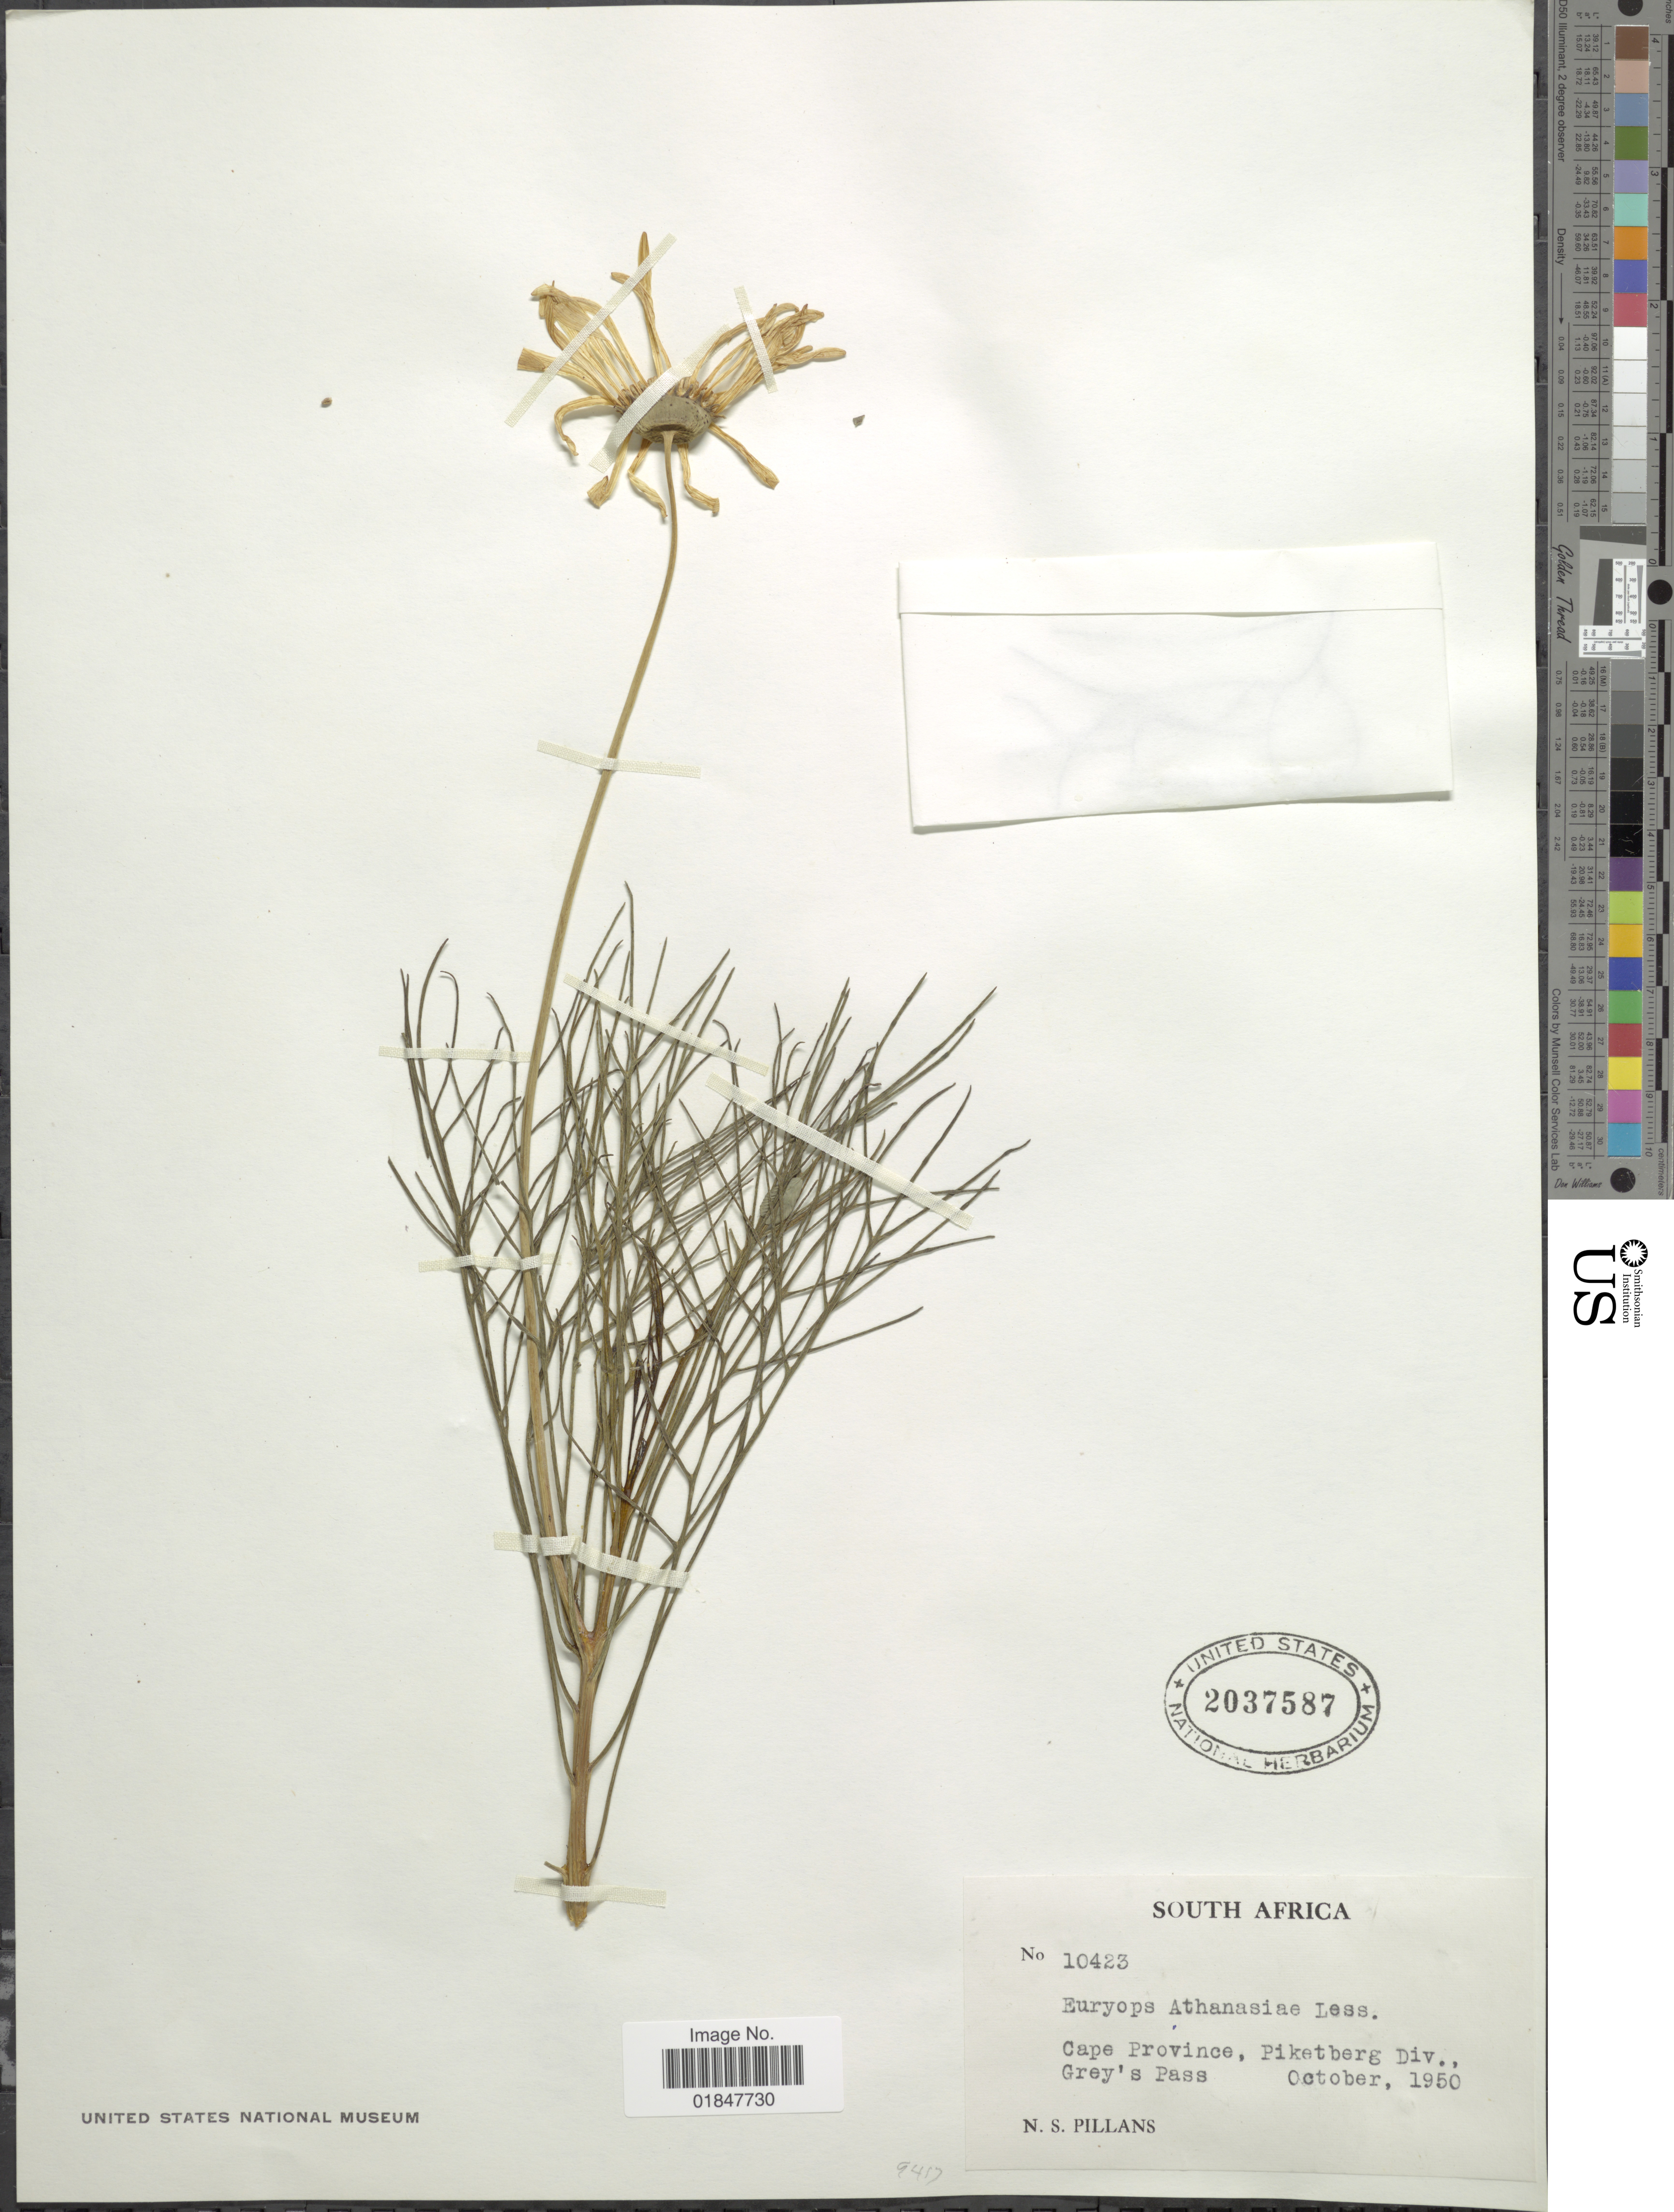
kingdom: Plantae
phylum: Tracheophyta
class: Magnoliopsida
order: Asterales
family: Asteraceae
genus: Euryops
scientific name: Euryops athanasiae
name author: DC.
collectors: N. S. Pillans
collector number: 10423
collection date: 1950-10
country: South Africa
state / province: Western Cape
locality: Piketberg Div., Grey's Pass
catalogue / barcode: US 2037587